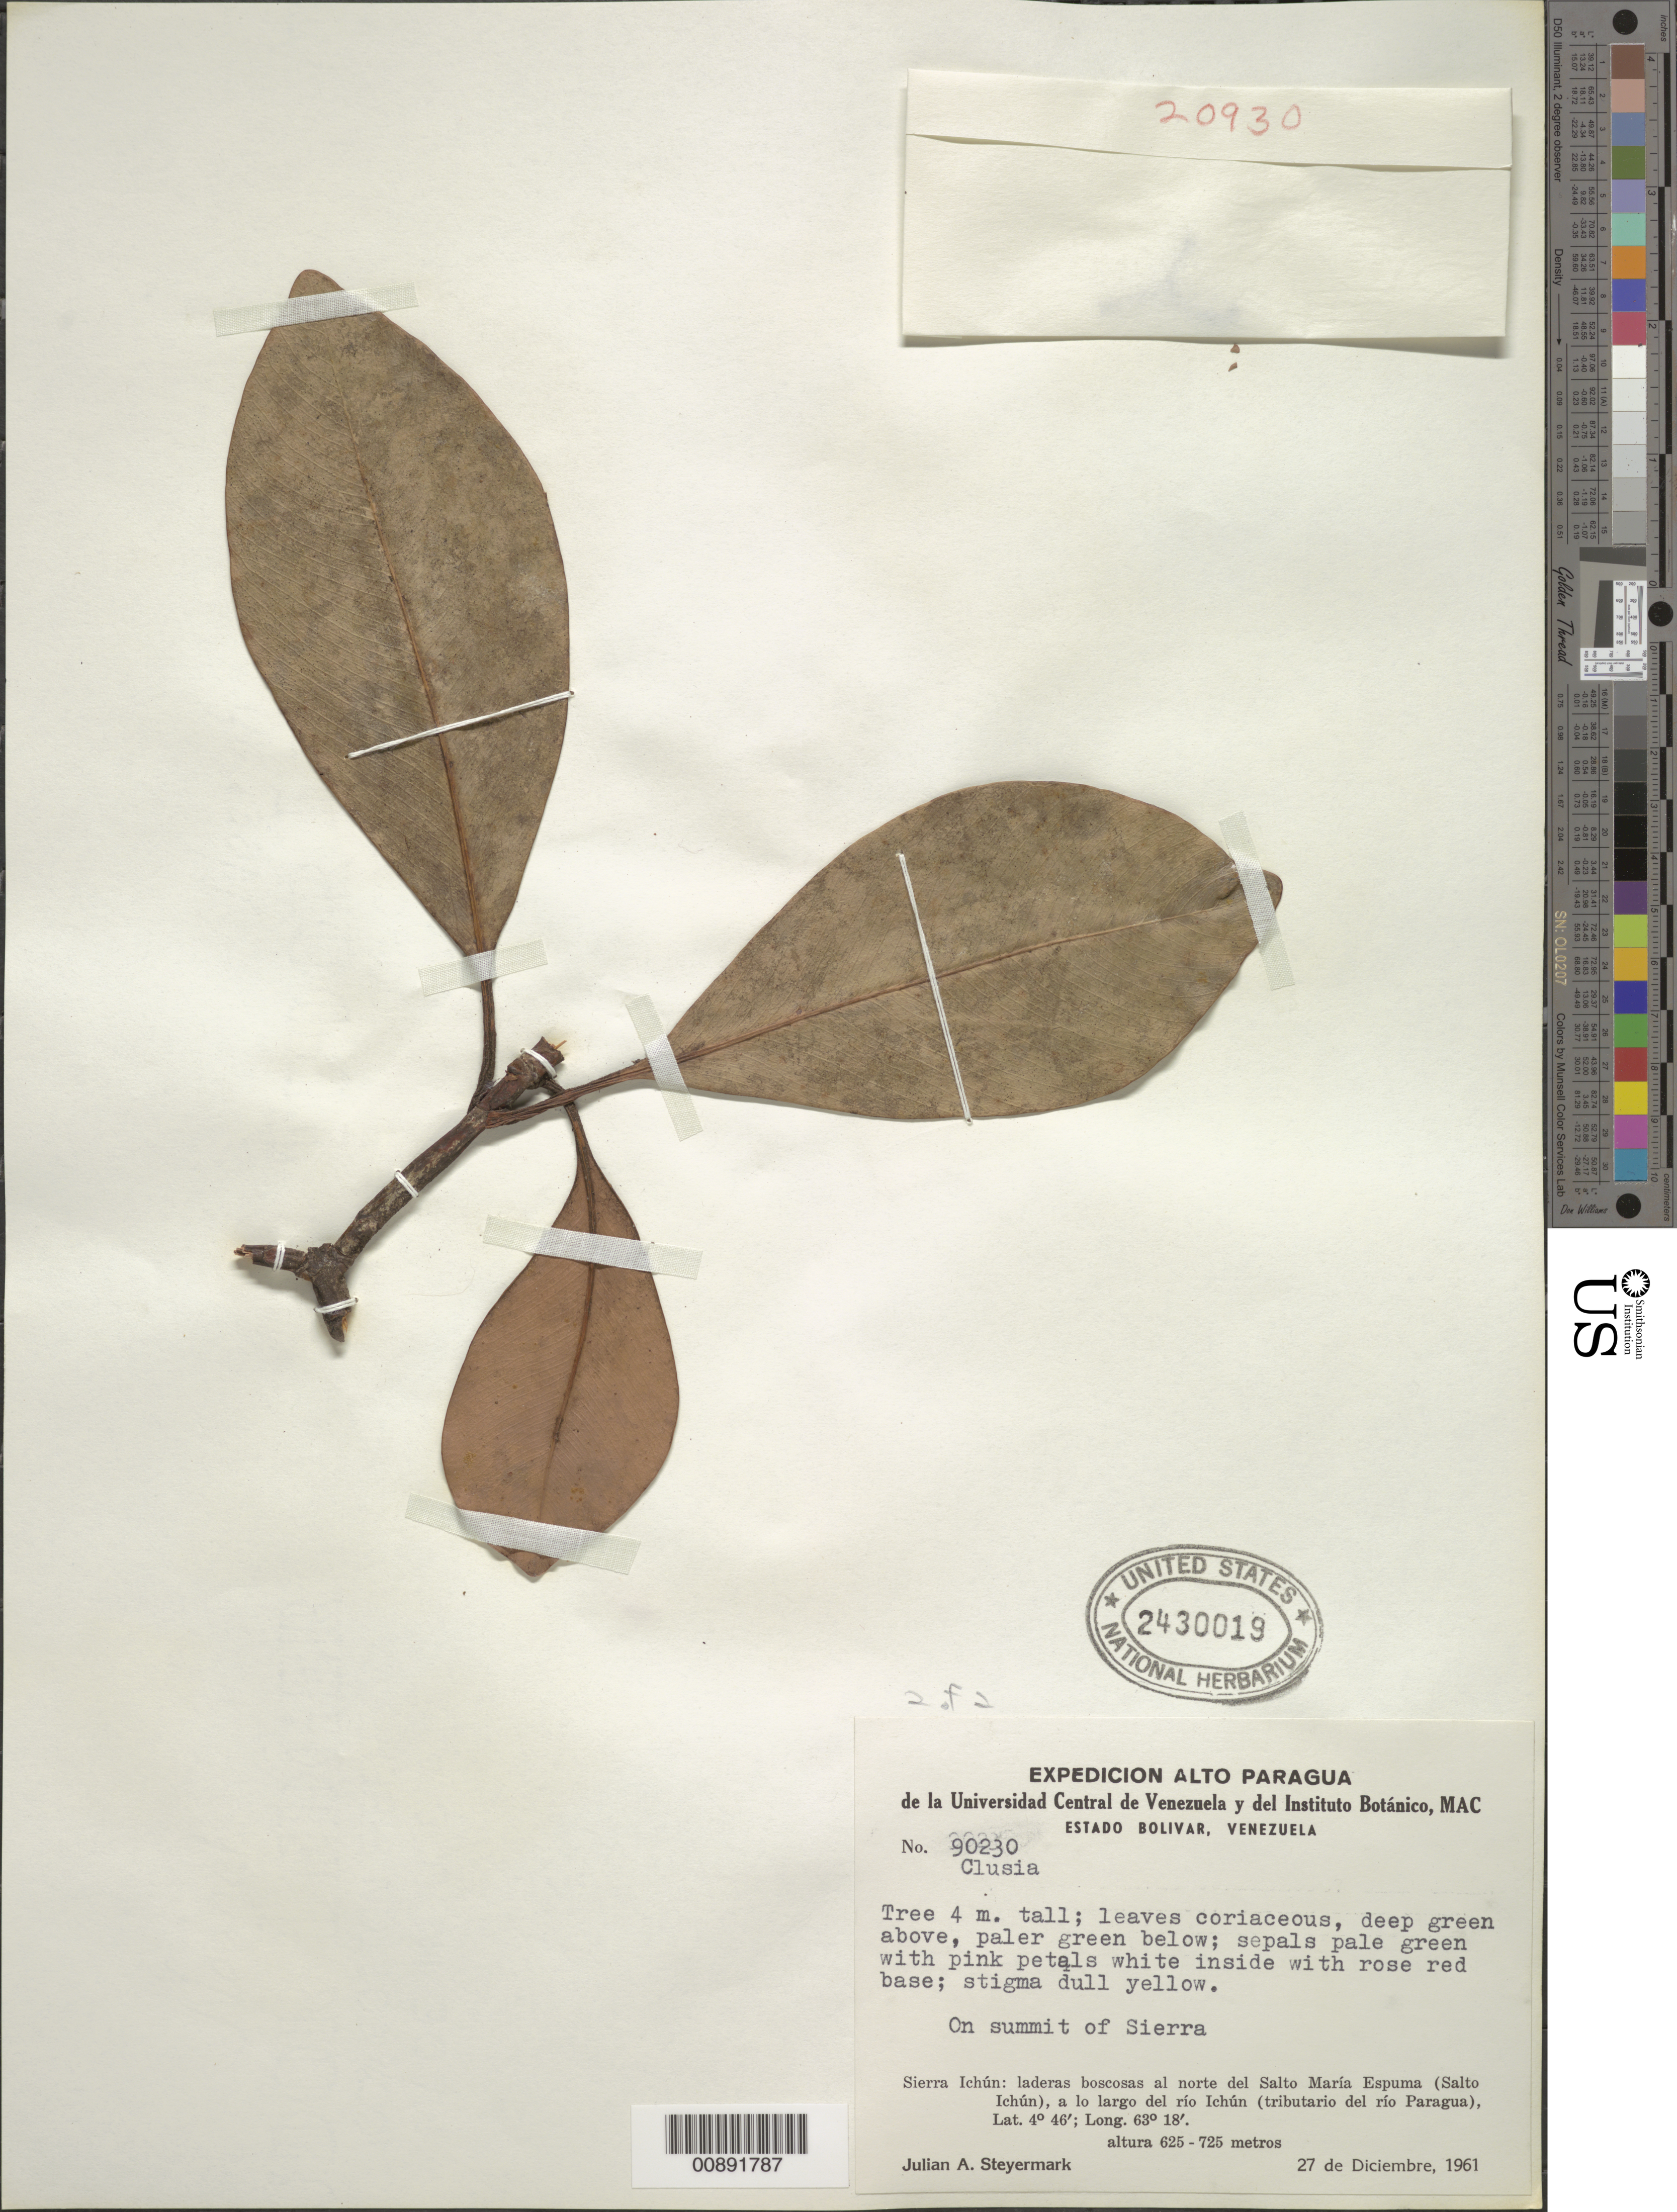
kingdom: Plantae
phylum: Tracheophyta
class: Magnoliopsida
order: Malpighiales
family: Clusiaceae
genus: Clusia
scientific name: Clusia sp.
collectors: J. Steyermark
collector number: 90230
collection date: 1961-12-27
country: Venezuela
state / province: Bolivar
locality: Alto Paragua, On summit of Sierra, Sierra Ichún: laderas boscosas al norte del Salto María Espuma (Salto Ichún), a lo largo del río Ichún (tributario del río Paragua).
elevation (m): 625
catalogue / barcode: US 2430019